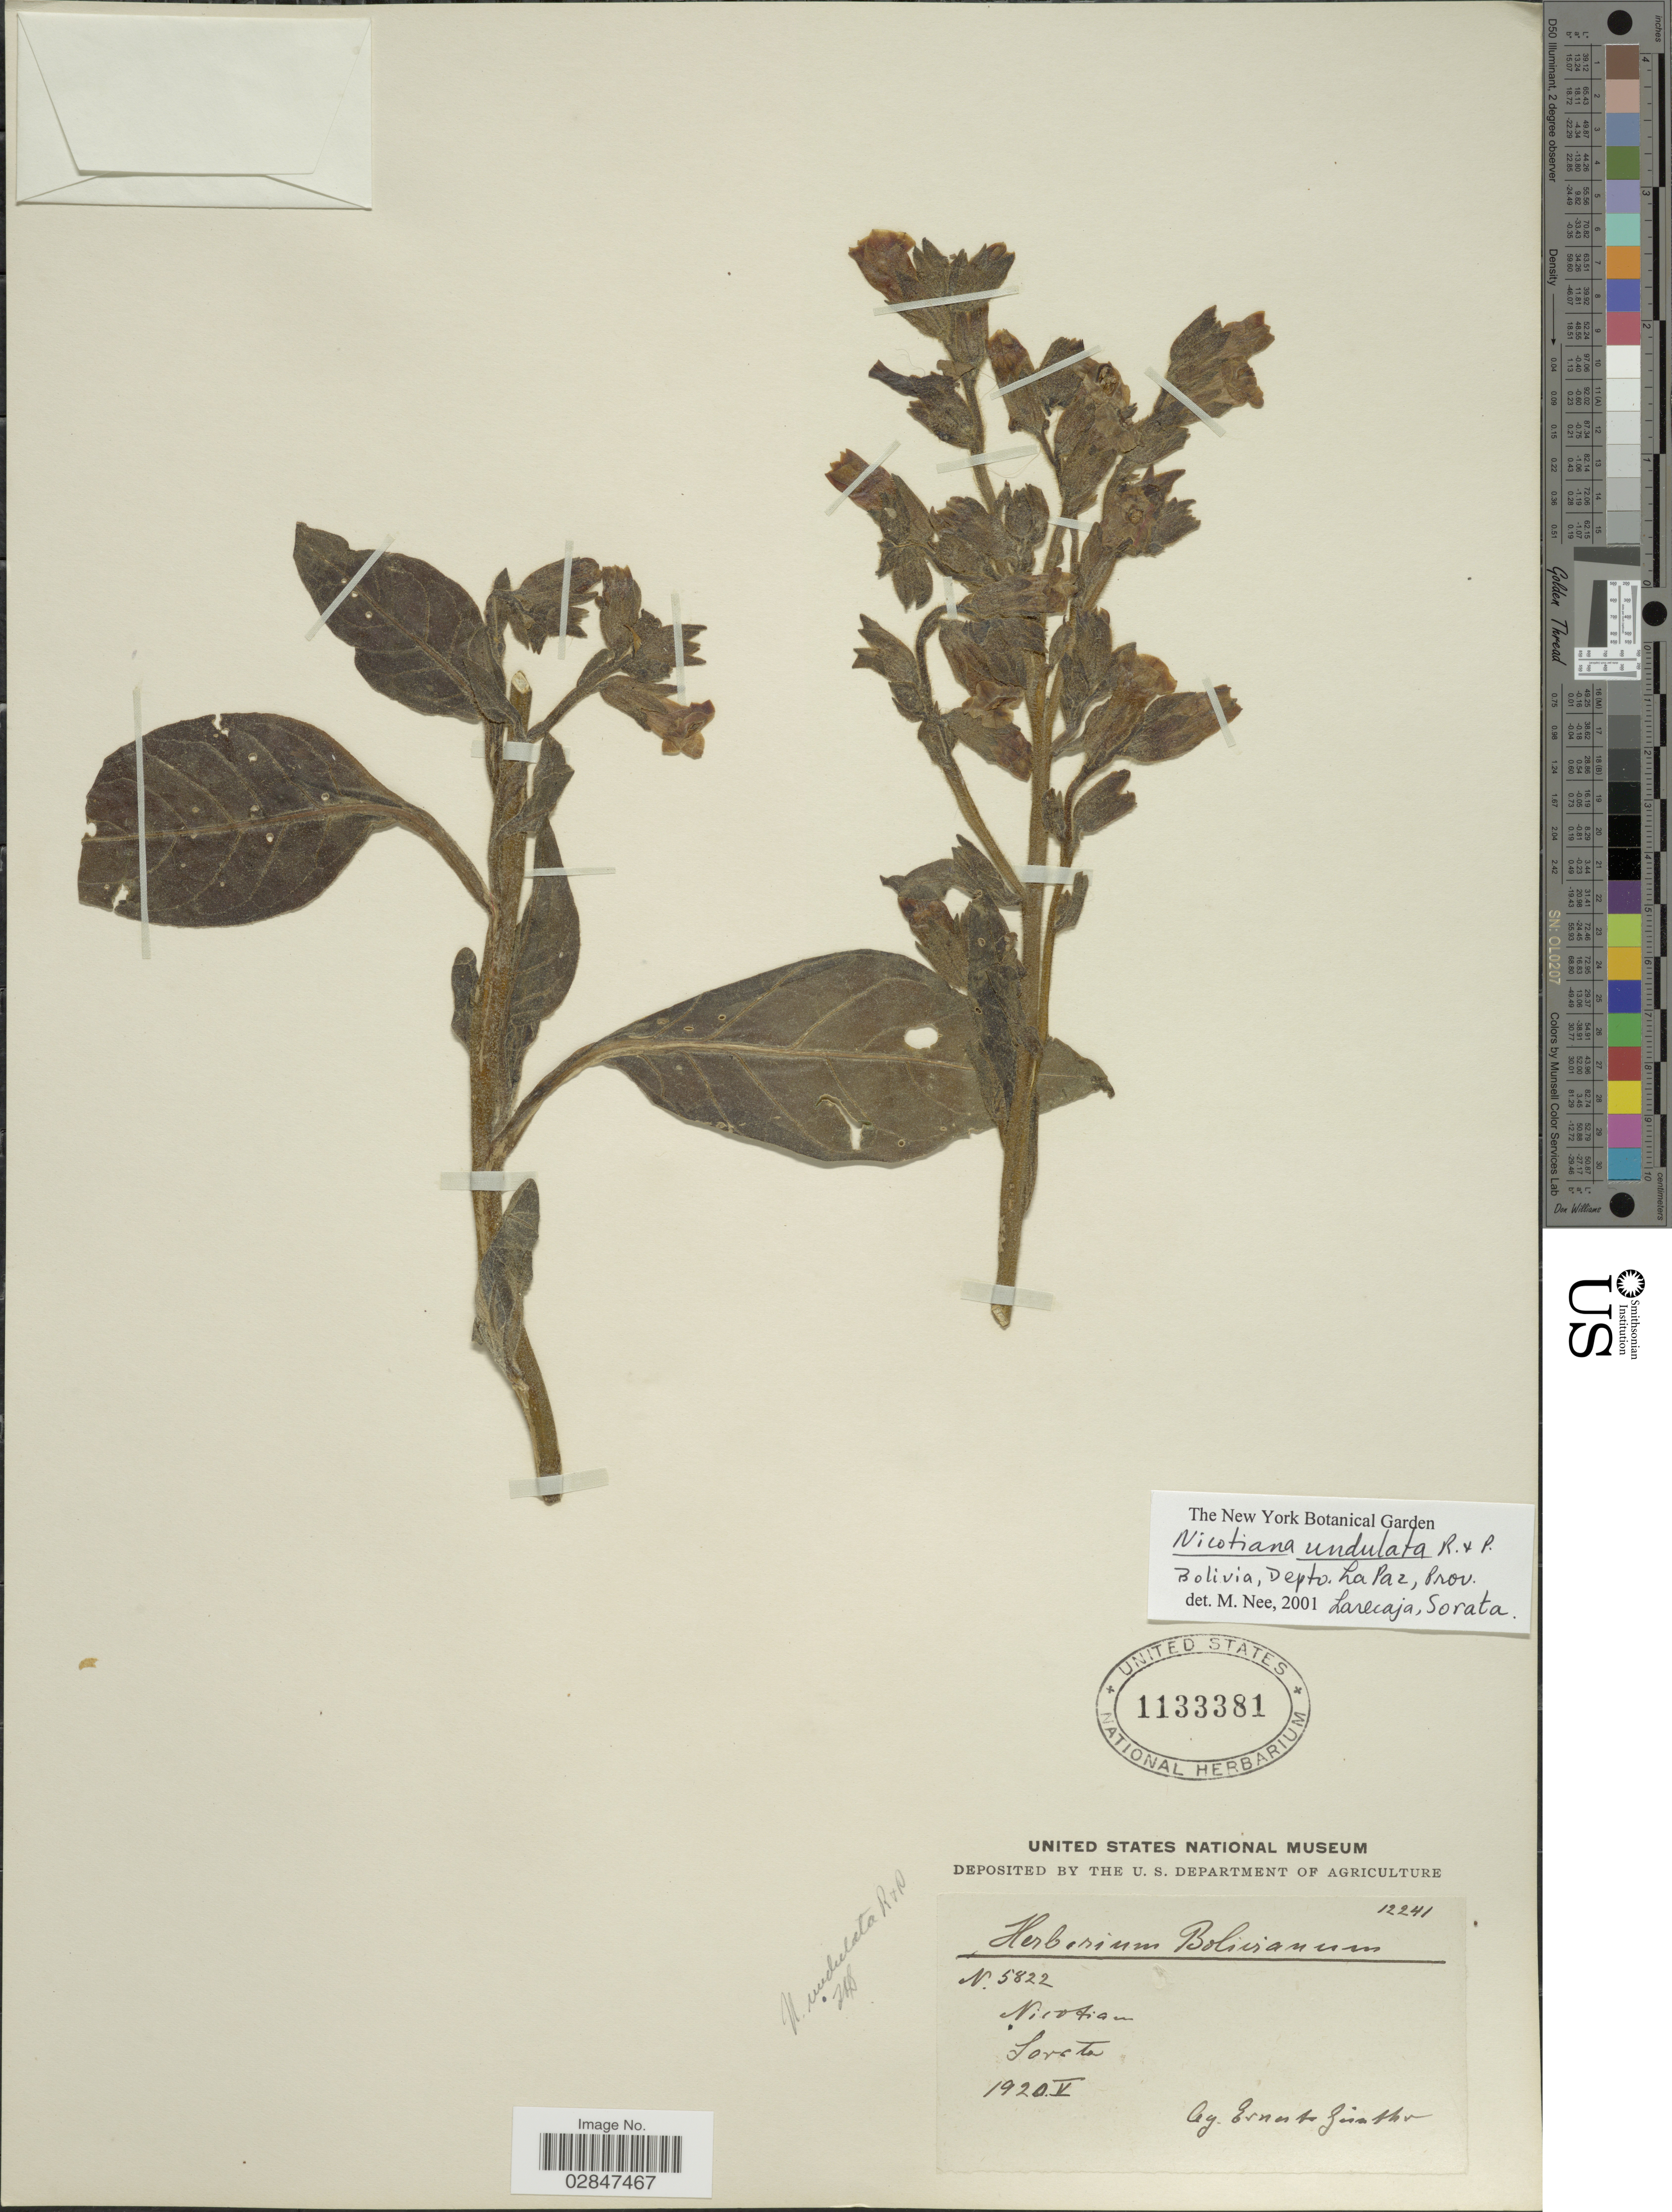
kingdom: Plantae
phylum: Tracheophyta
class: Magnoliopsida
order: Solanales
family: Solanaceae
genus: Nicotiana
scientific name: Nicotiana undulata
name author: Ruiz & Pav.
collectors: E. Zunthers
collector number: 5822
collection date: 1920-05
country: Bolivia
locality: Sorata.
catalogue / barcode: US 1133381